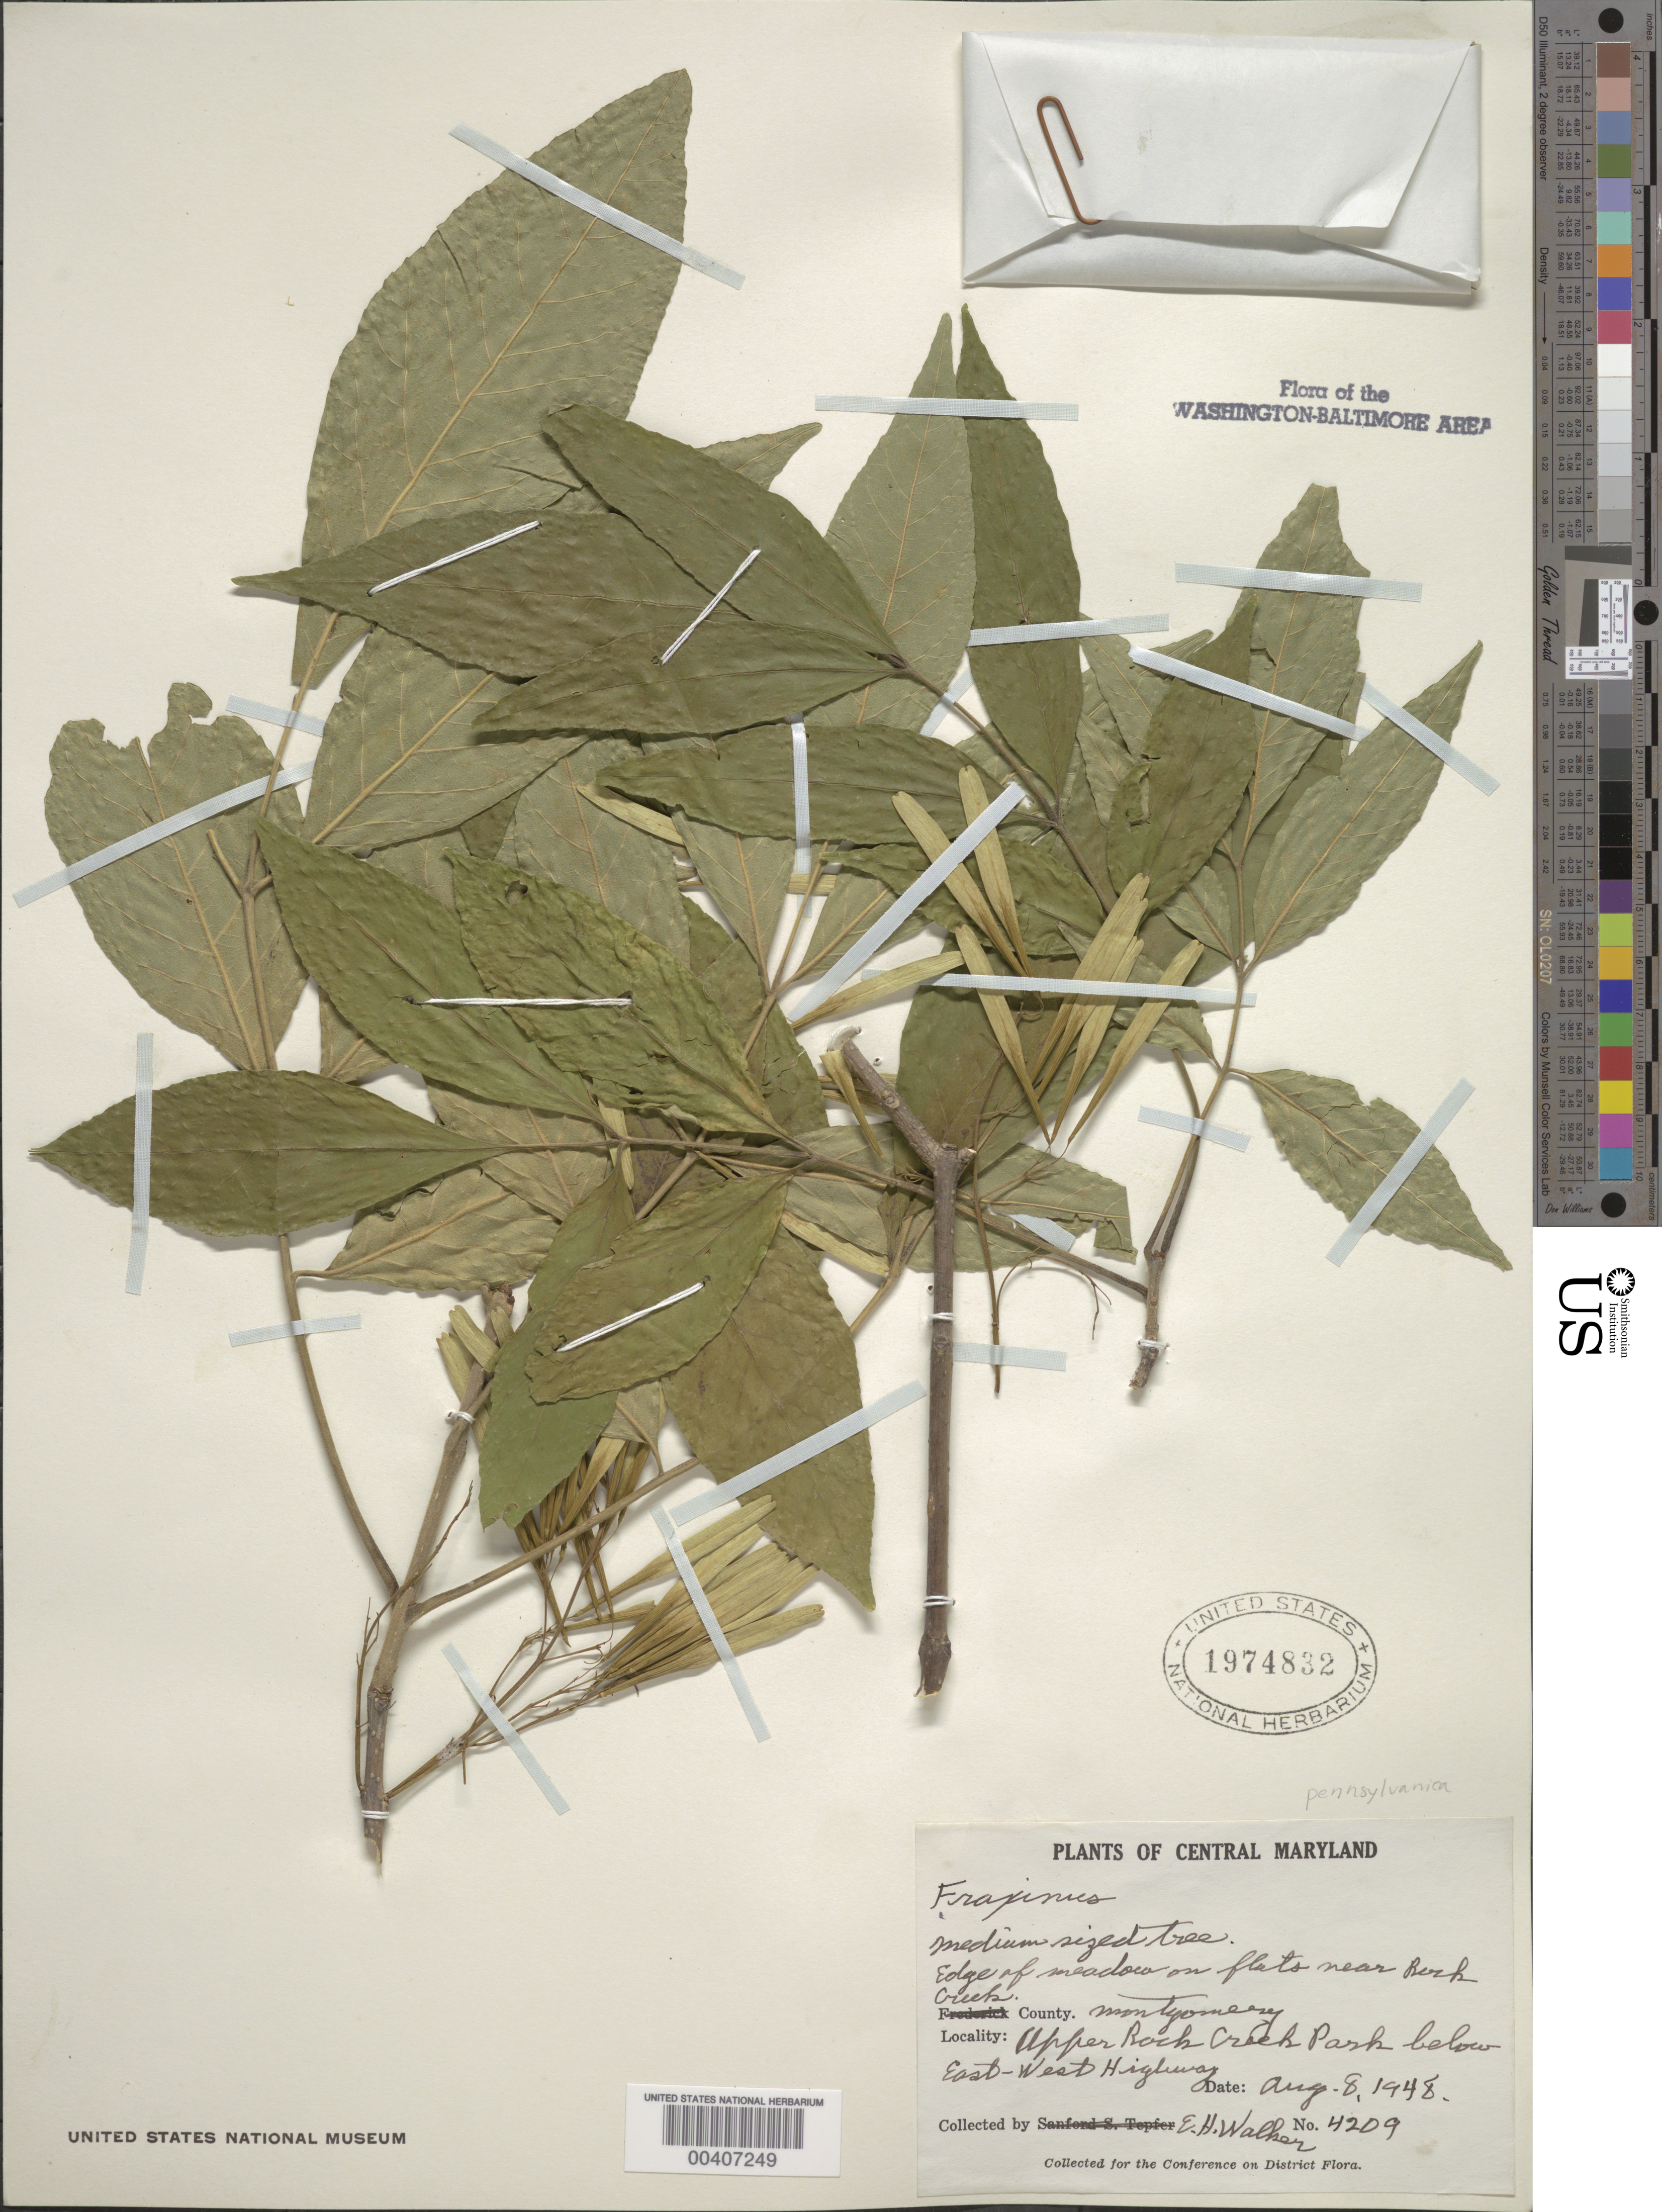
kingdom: Plantae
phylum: Tracheophyta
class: Magnoliopsida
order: Lamiales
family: Oleaceae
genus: Fraxinus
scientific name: Fraxinus pennsylvanica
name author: Marshall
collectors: E. H. Walker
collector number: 4209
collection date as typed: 08 Aug 1948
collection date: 1948-08-08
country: United States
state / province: Maryland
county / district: Montgomery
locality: Rock Creek below East-West Highway Rock Creek Park and Vicinity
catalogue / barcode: US 1974832